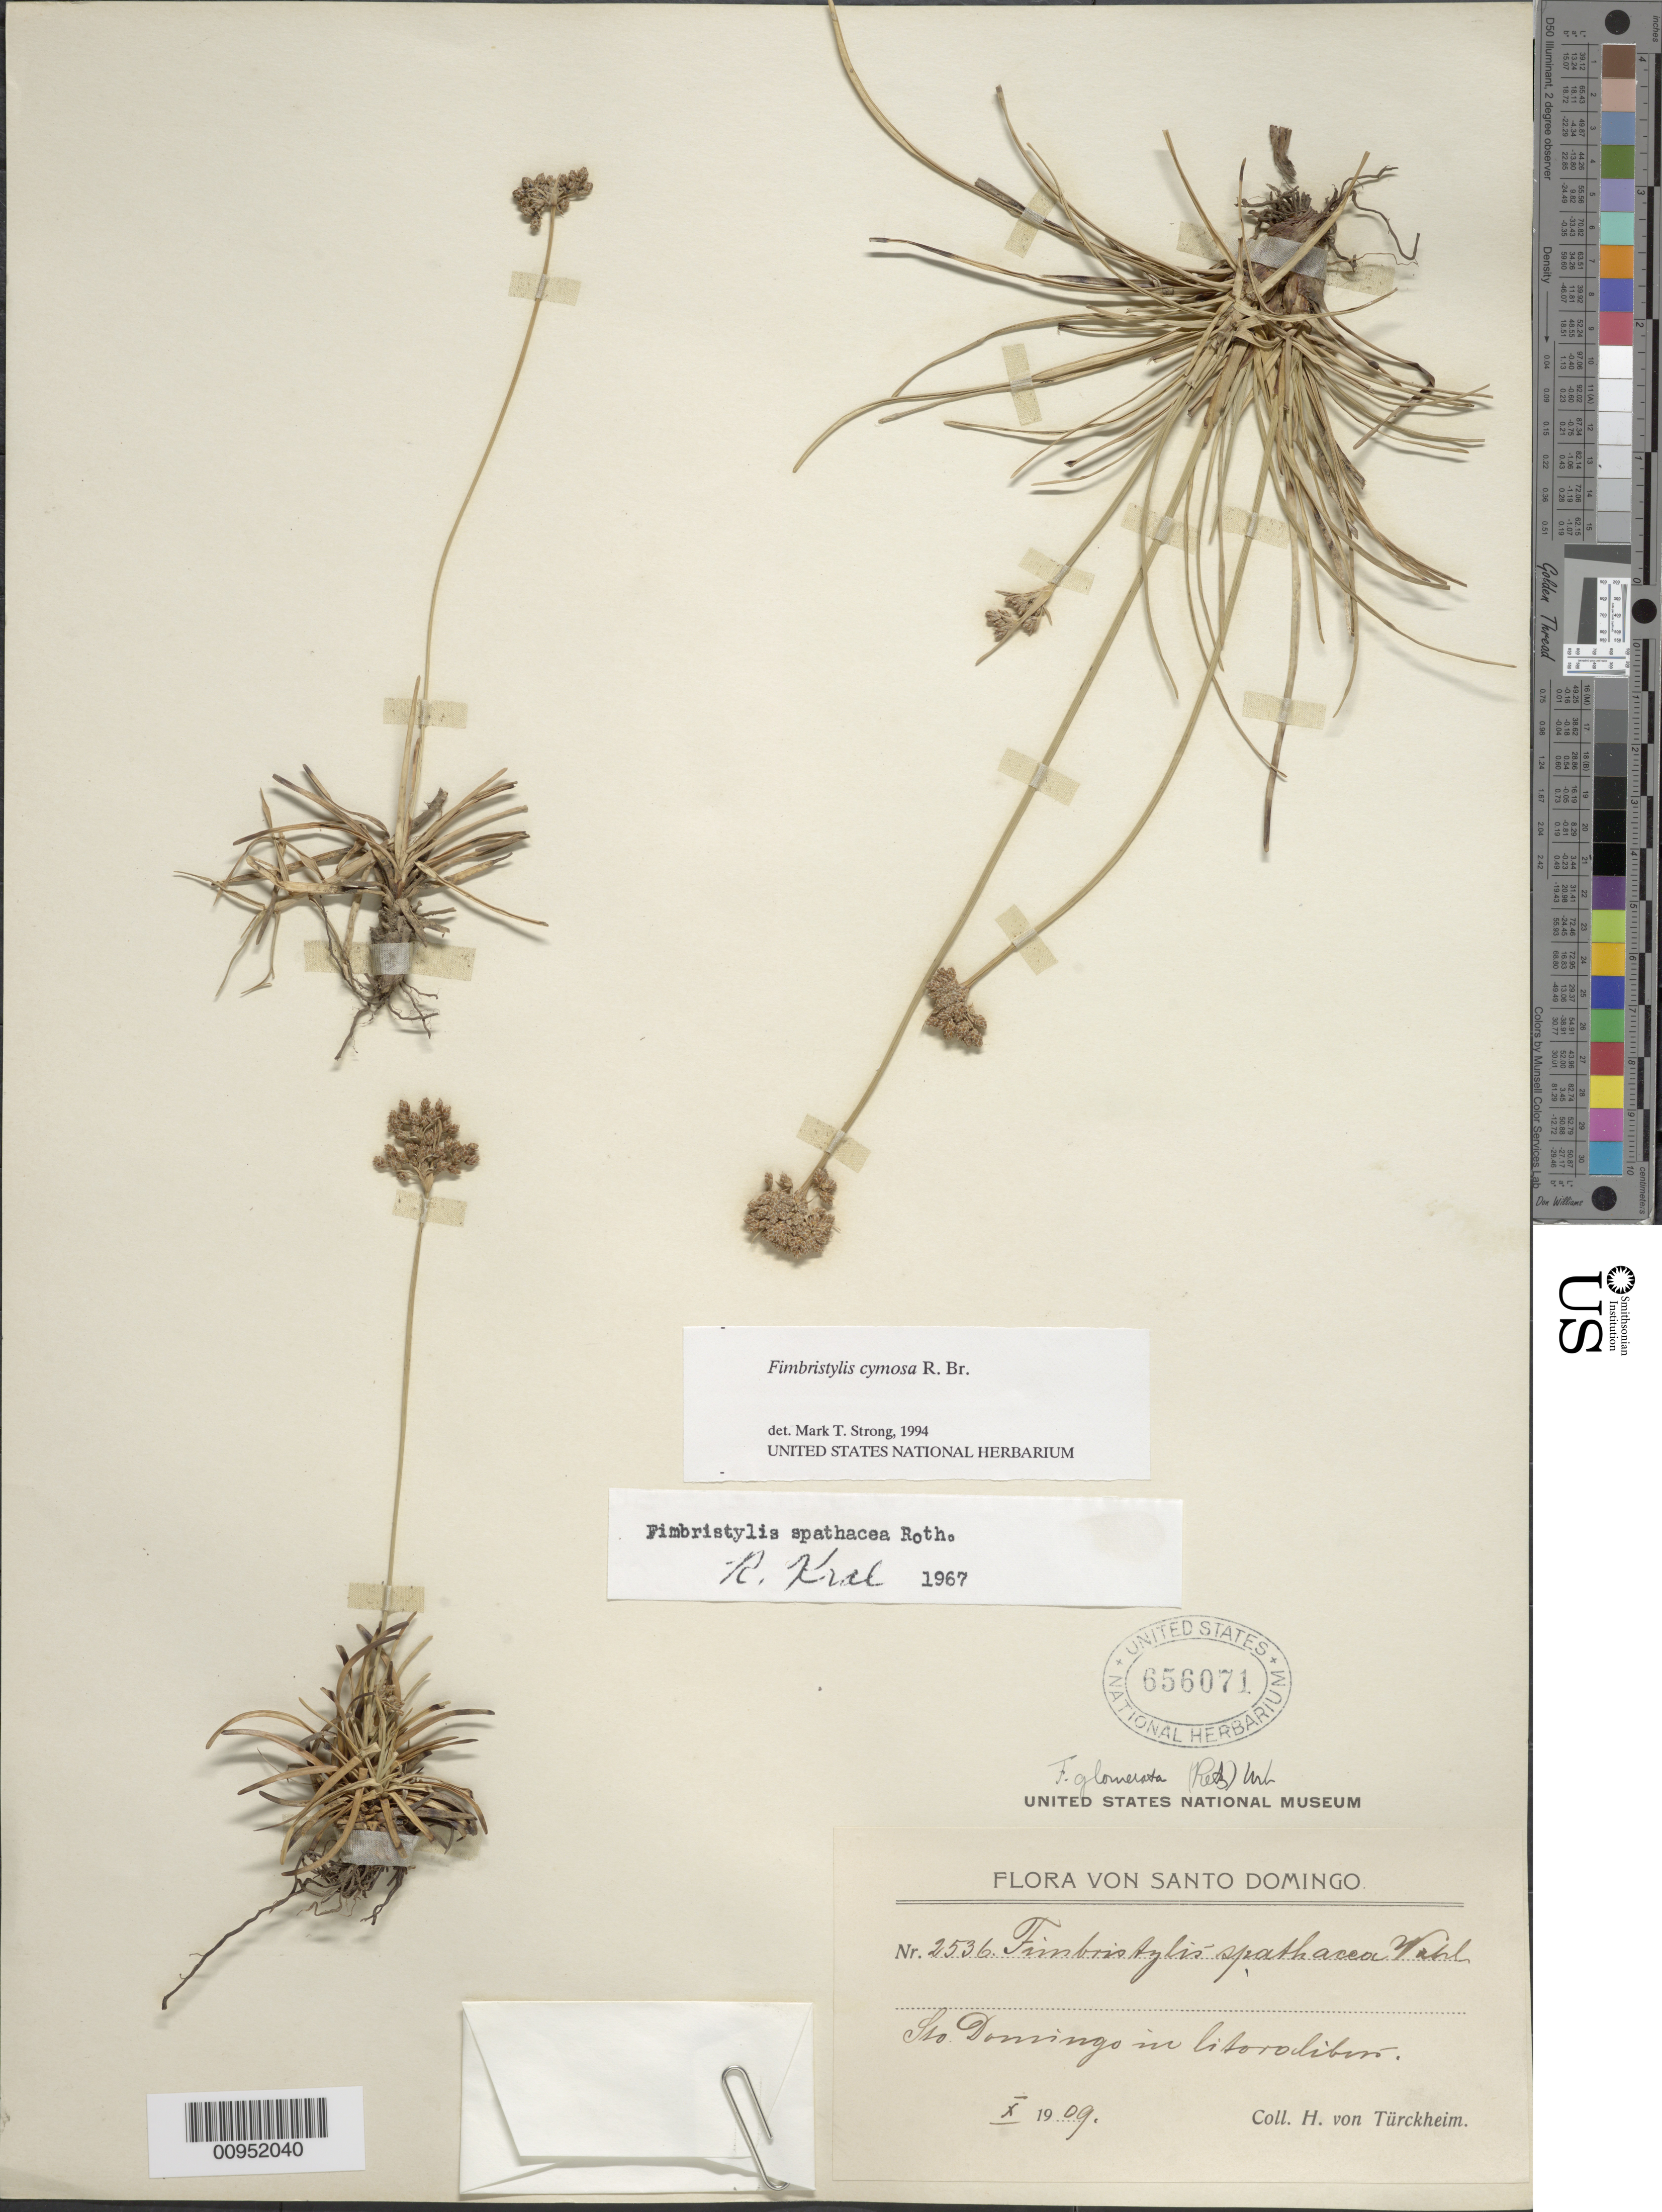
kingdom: Plantae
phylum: Tracheophyta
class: Liliopsida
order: Poales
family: Cyperaceae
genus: Fimbristylis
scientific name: Fimbristylis cymosa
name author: R. Br.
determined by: Strong, M. T., (US), Smithsonian Institution - National Museum of Natural History (UNITED STATES)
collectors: H. von Türckheim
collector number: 2536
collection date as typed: Oct 1909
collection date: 1909-10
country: Dominican Republic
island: Hispaniola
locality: Santo Domingo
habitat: In "litoralitrus"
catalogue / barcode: US 656071